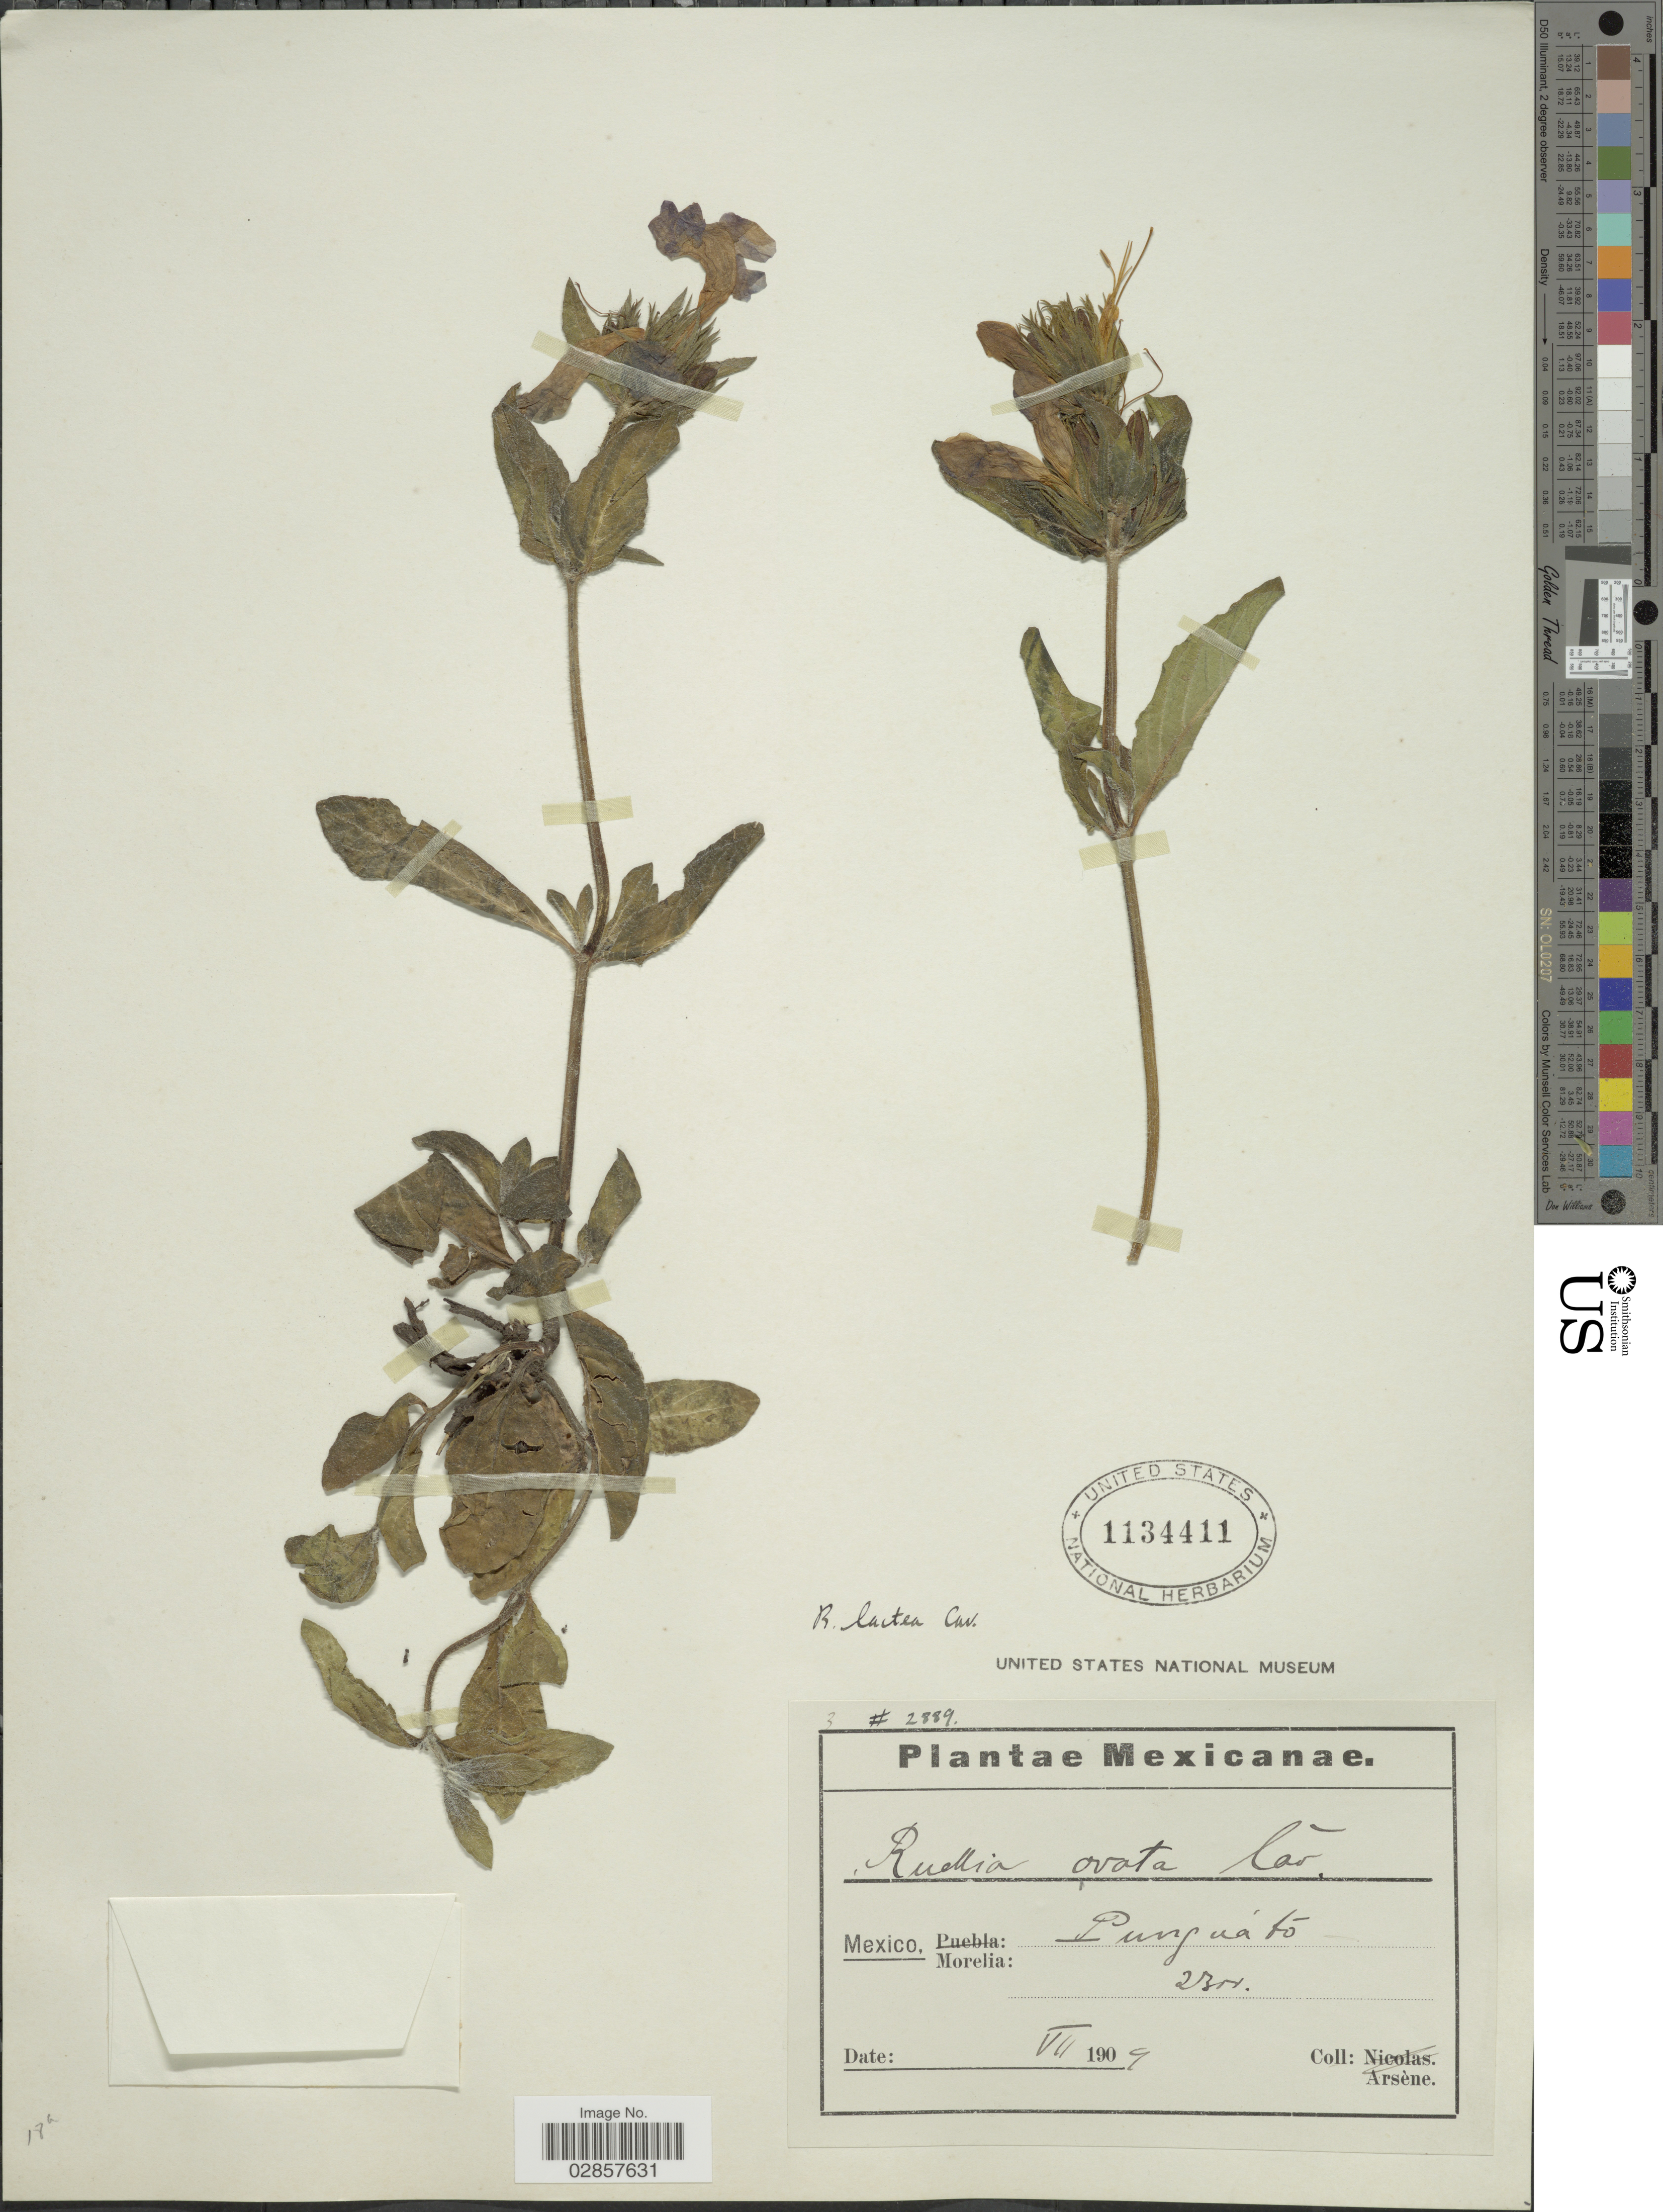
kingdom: Plantae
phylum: Tracheophyta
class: Magnoliopsida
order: Lamiales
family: Acanthaceae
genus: Ruellia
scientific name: Ruellia lactea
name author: Cav.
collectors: -- Arsène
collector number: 2889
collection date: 1909-07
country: Mexico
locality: Morelia, Punguáto.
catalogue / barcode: US 1134411